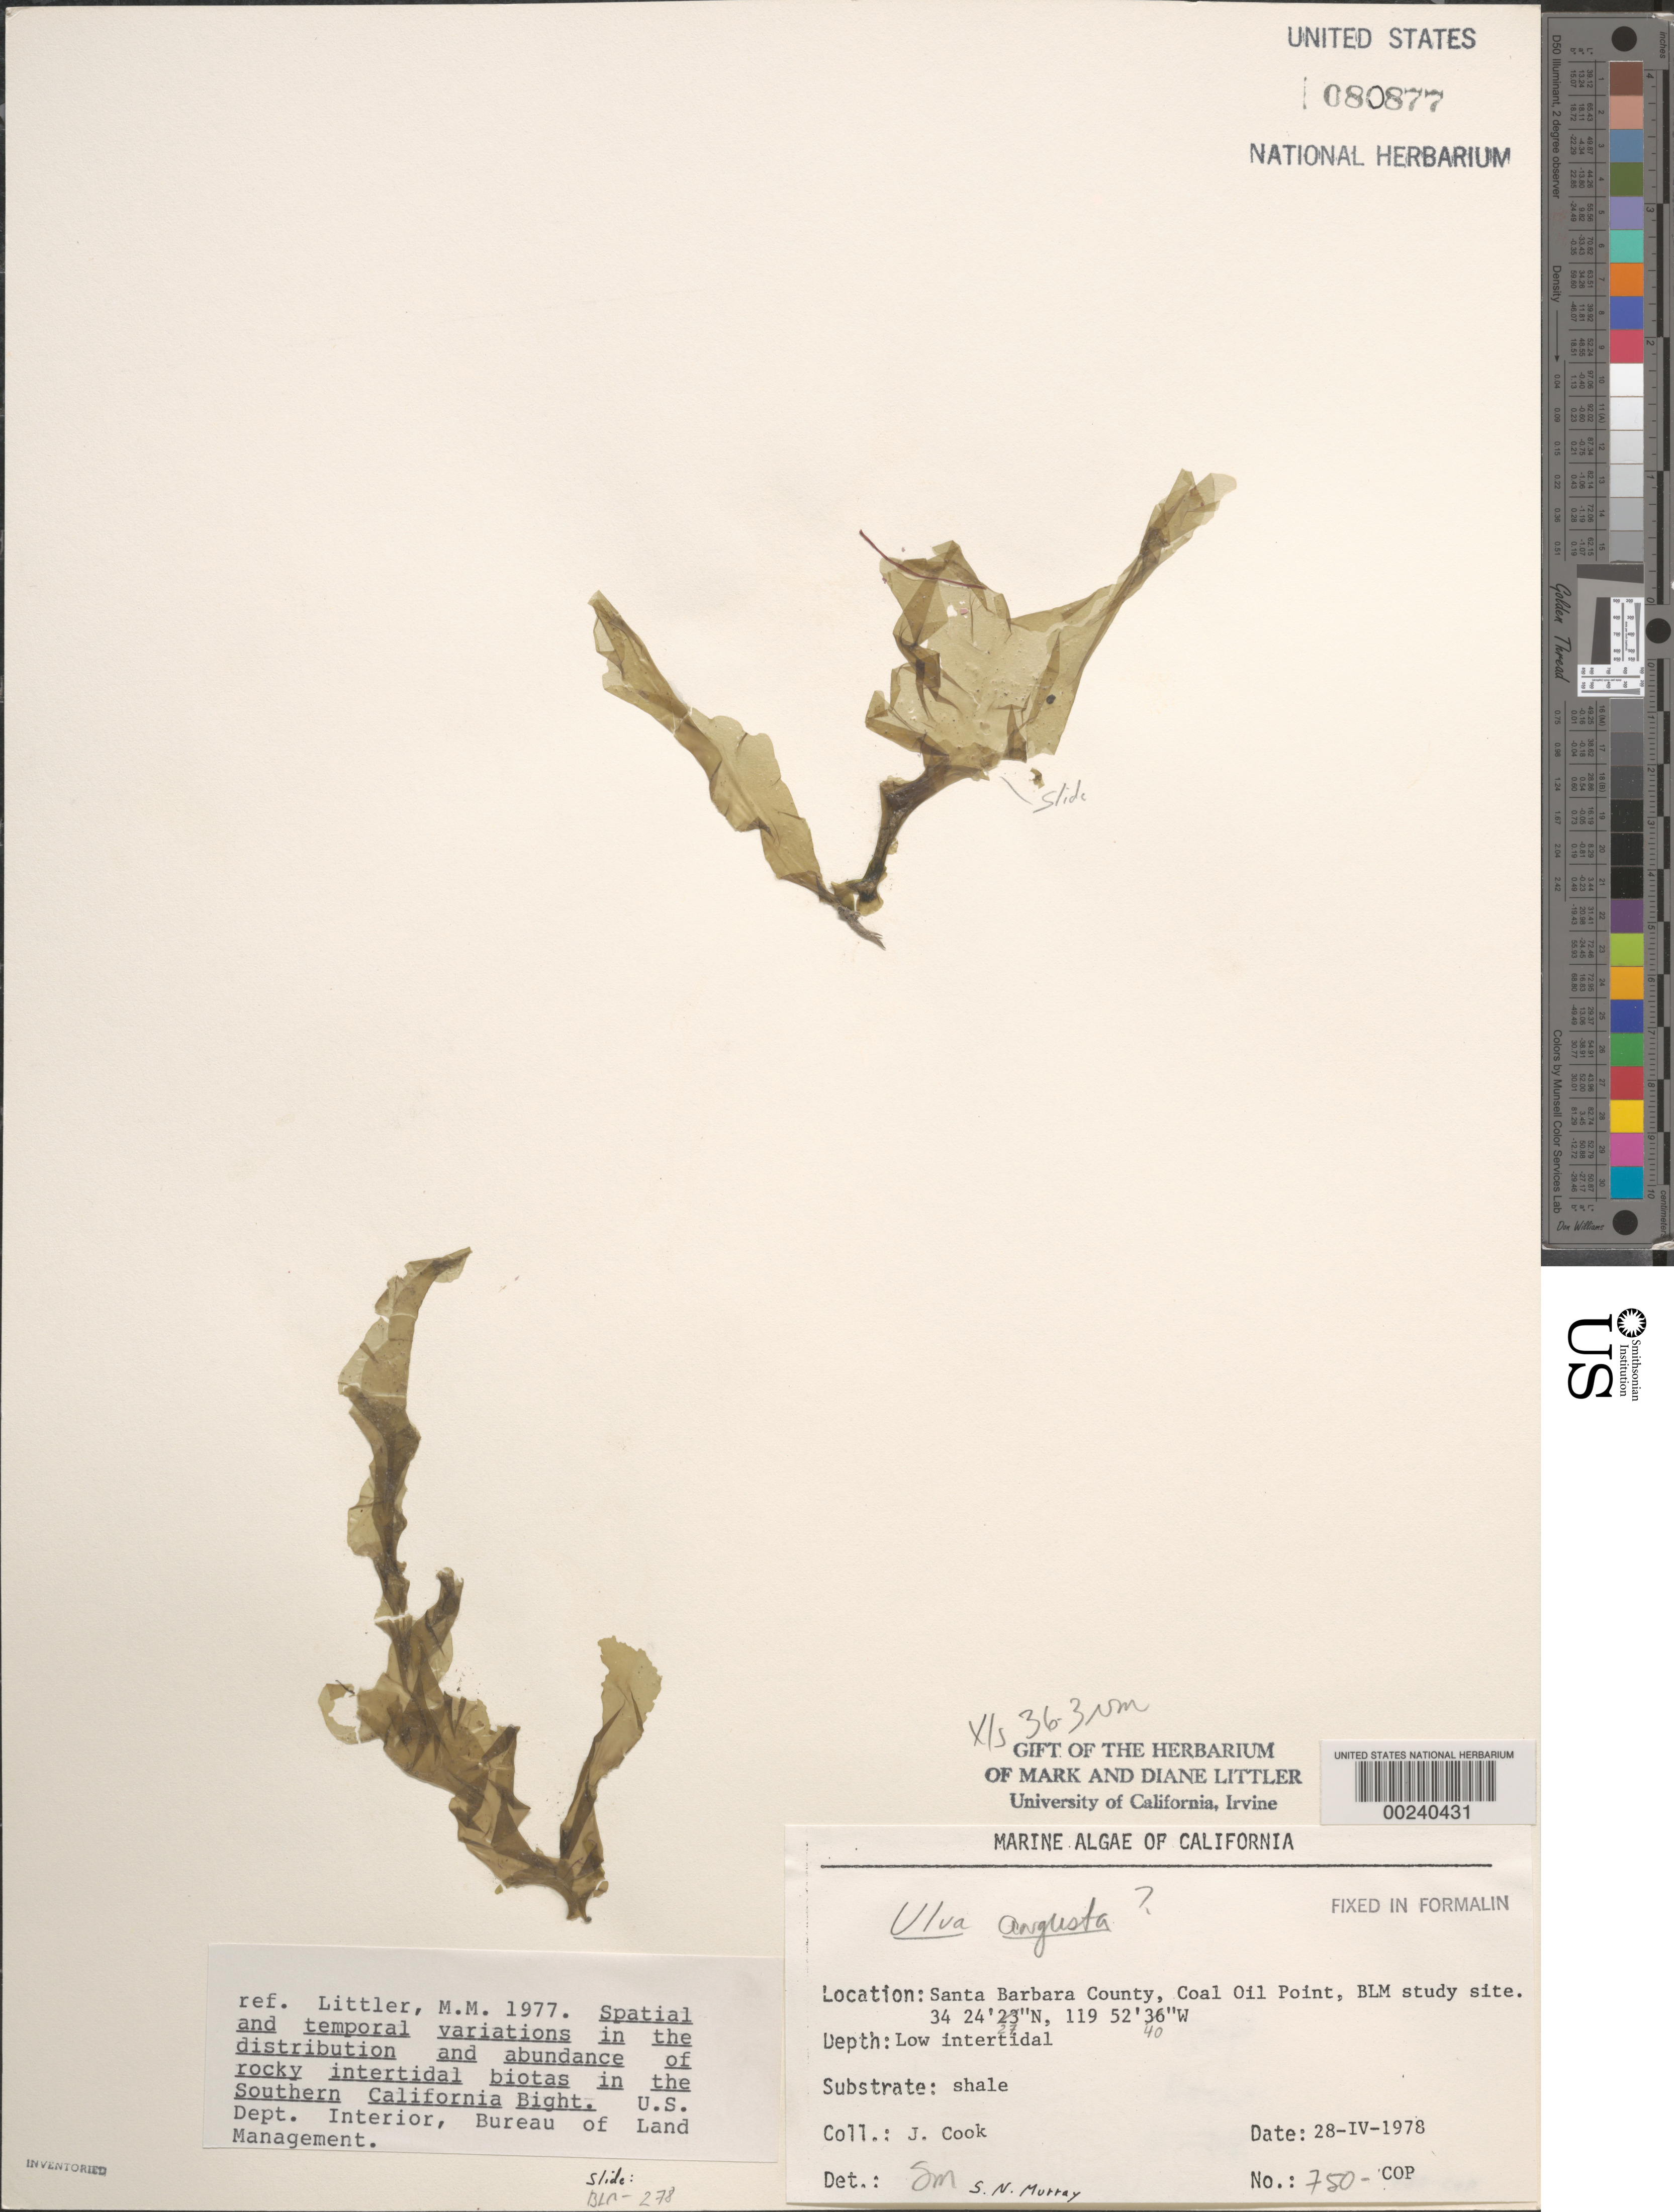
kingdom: Plantae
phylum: Chlorophyta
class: Ulvophyceae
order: Ulvales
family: Ulvaceae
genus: Ulva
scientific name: Ulva californica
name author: N.Wille in Collins et al.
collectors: J. Cook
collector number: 750-COP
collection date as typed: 28 Apr 1978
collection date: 1978-04-28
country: United States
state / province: California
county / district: Santa Barbara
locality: Coal Oil Point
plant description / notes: BLM-SOCALBIGHT Rocky Intertidal Survey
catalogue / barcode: US 80877